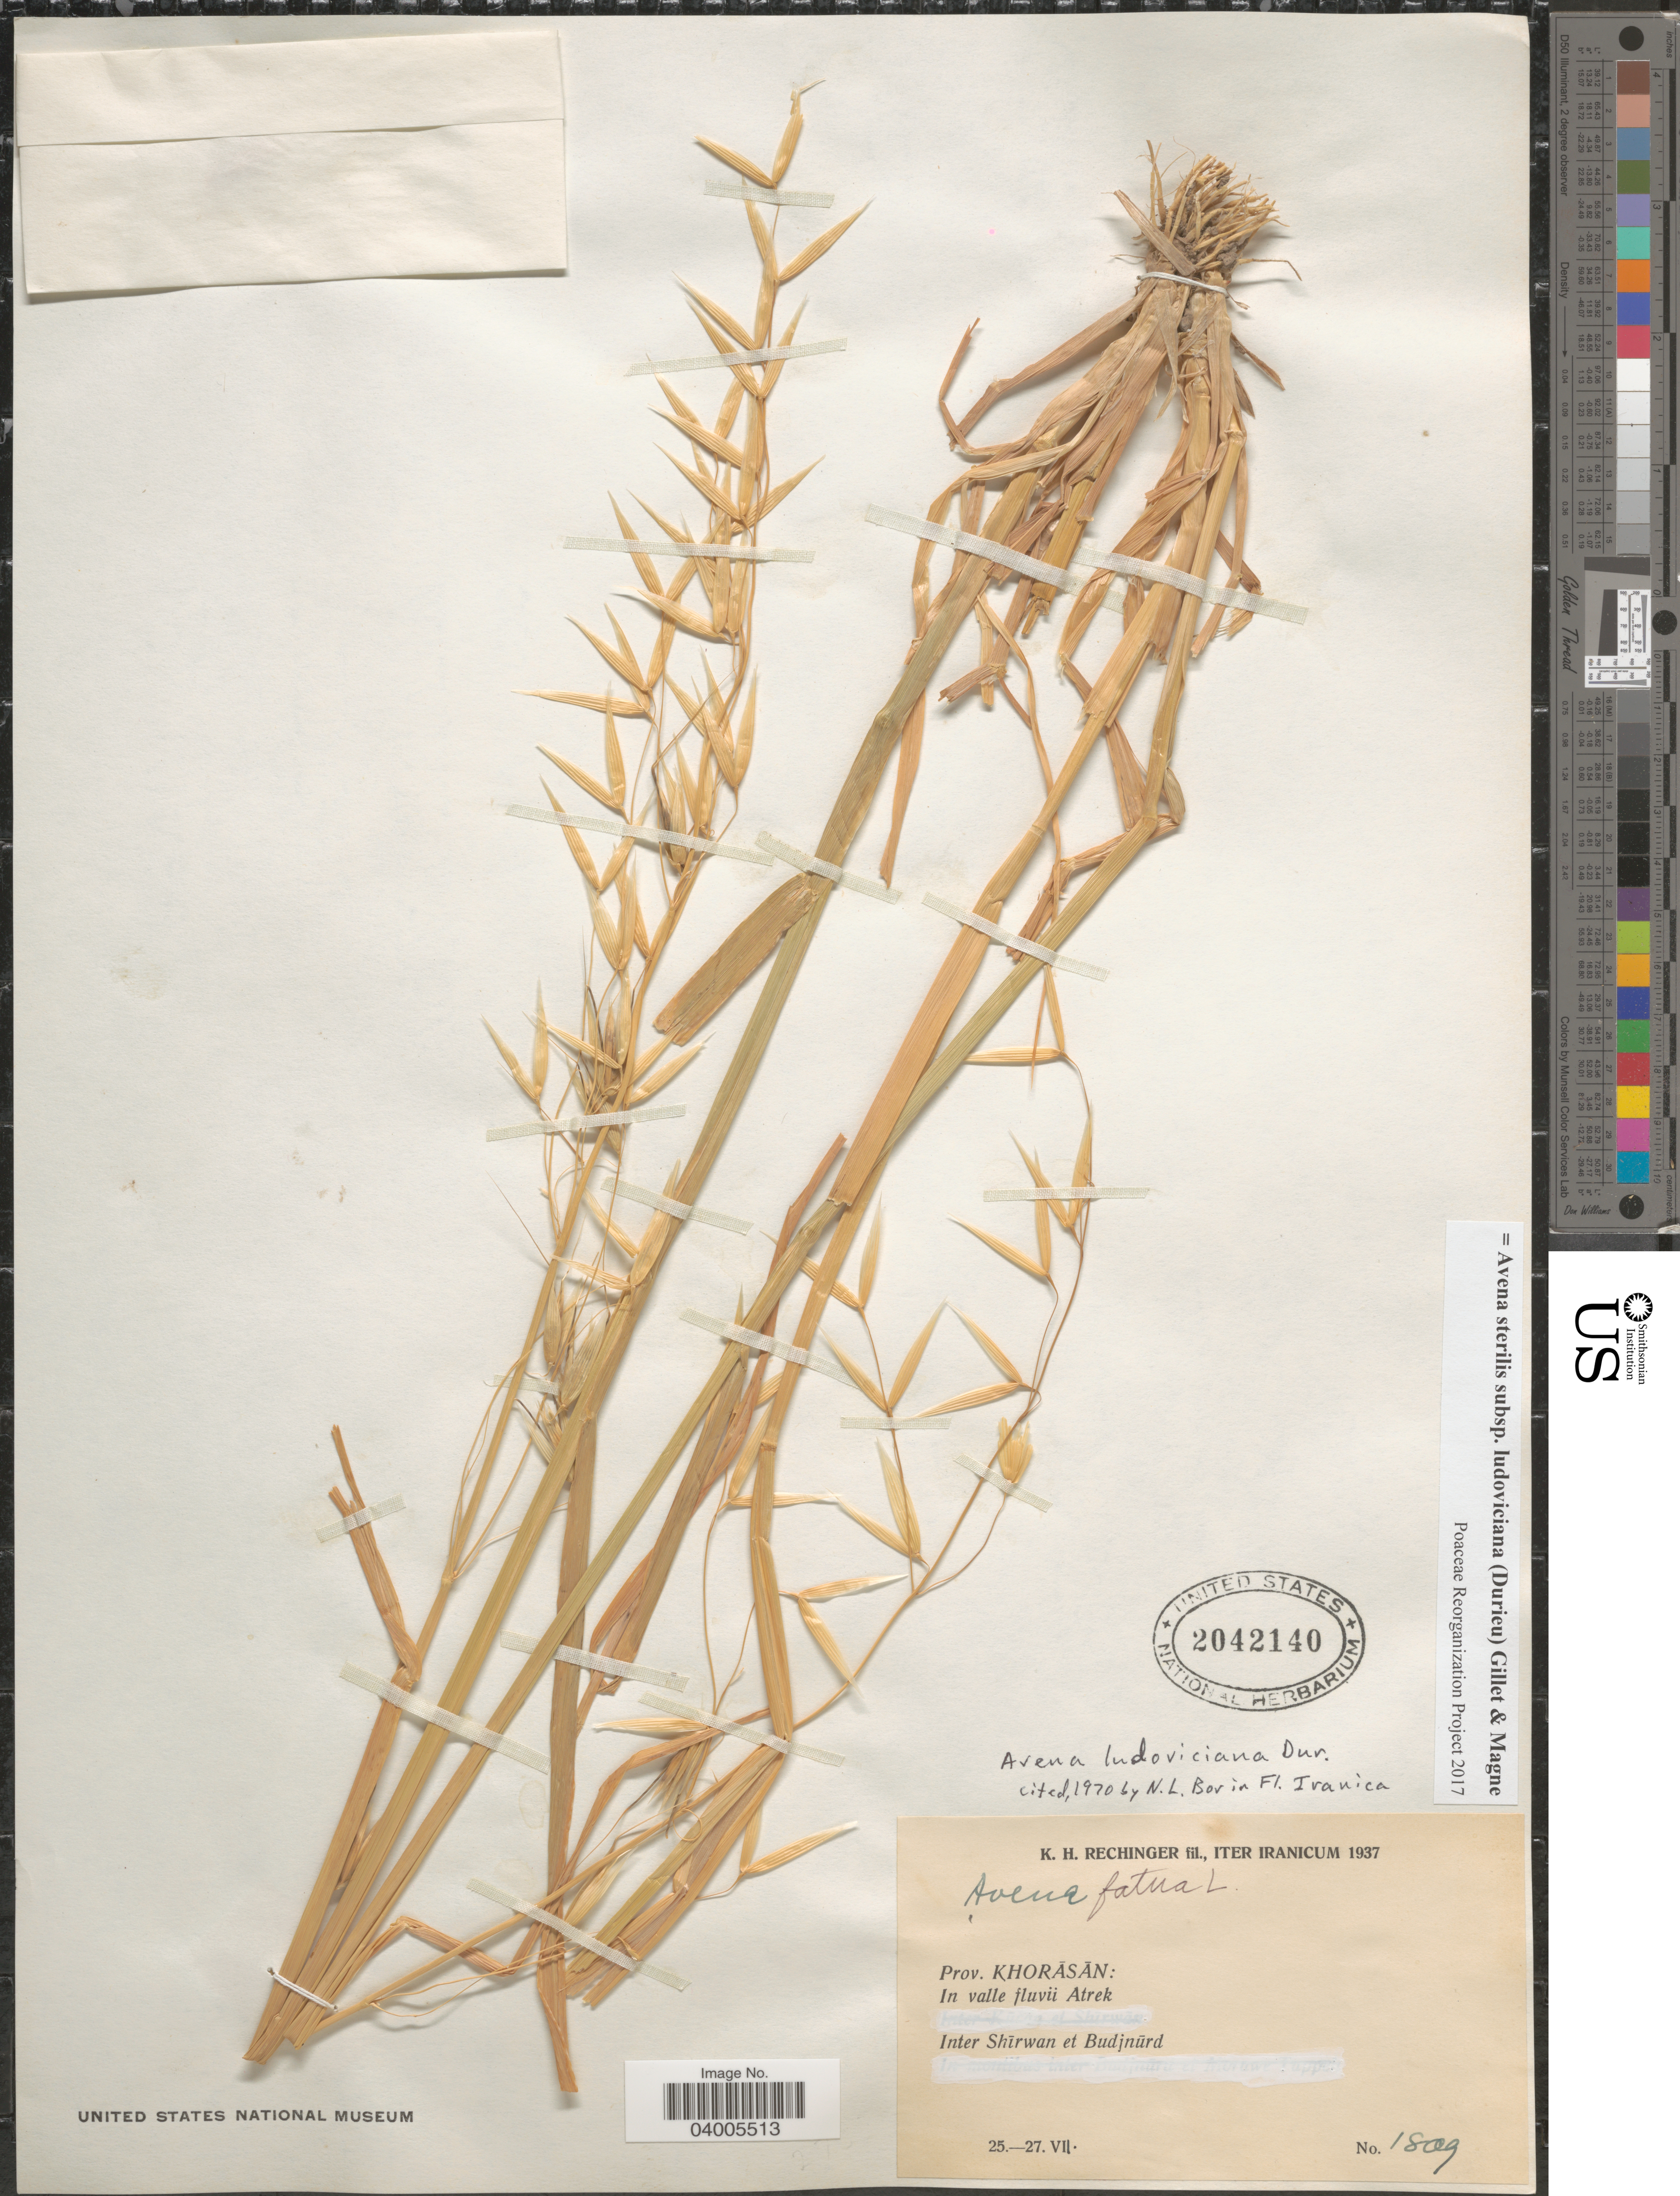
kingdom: Plantae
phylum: Tracheophyta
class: Liliopsida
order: Poales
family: Poaceae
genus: Avena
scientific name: Avena sterilis subsp. ludoviciana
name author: (Durieu) J.M. Gillett & Magne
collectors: K. H. Rechinger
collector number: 1809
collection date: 1937-07-25/1937-07-27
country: Iran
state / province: Khorasan [obsolete]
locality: Iter Iranicum. Prov. Khorasan: In valle fluvii Atrek. Inter Shirwan et Budjnurd.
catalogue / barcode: US 2042140